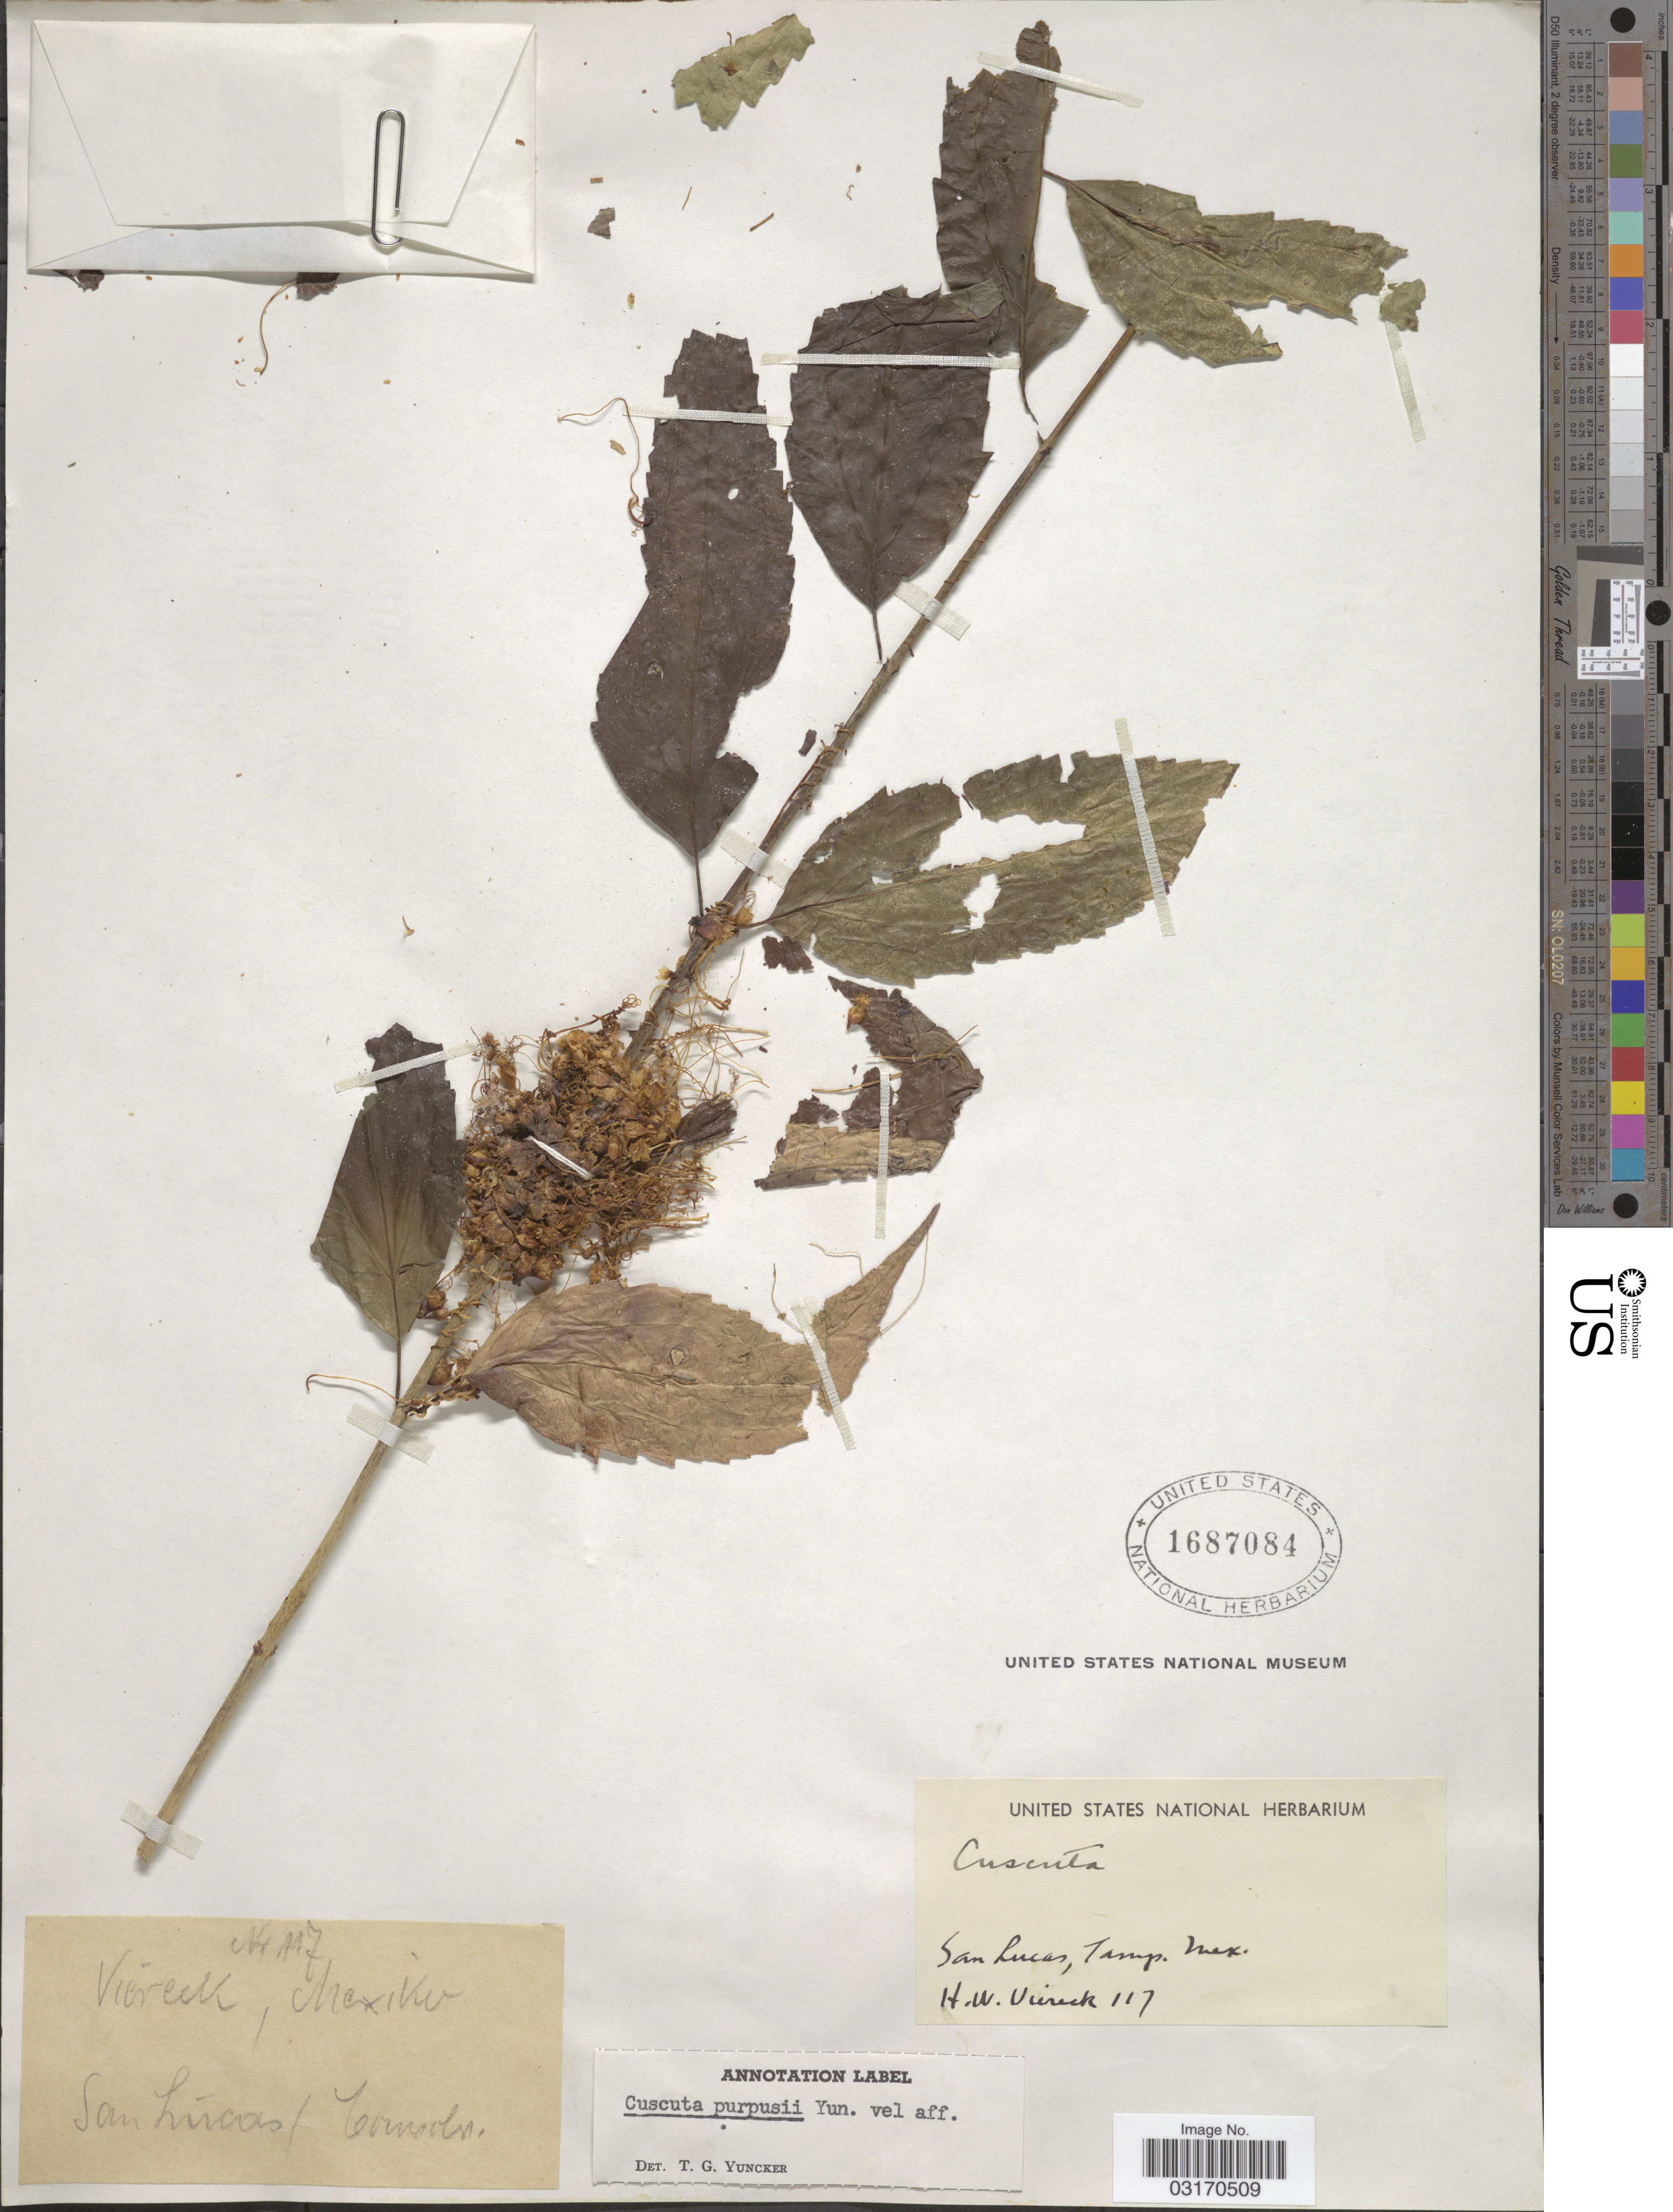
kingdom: Plantae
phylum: Tracheophyta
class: Magnoliopsida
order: Solanales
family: Convolvulaceae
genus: Cuscuta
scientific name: Cuscuta purpusii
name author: Yunck.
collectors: H. W. Viereck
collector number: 117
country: Mexico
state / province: Tamaulipas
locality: San Lucas/ Cornolen [interpreted]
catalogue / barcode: US 1687084